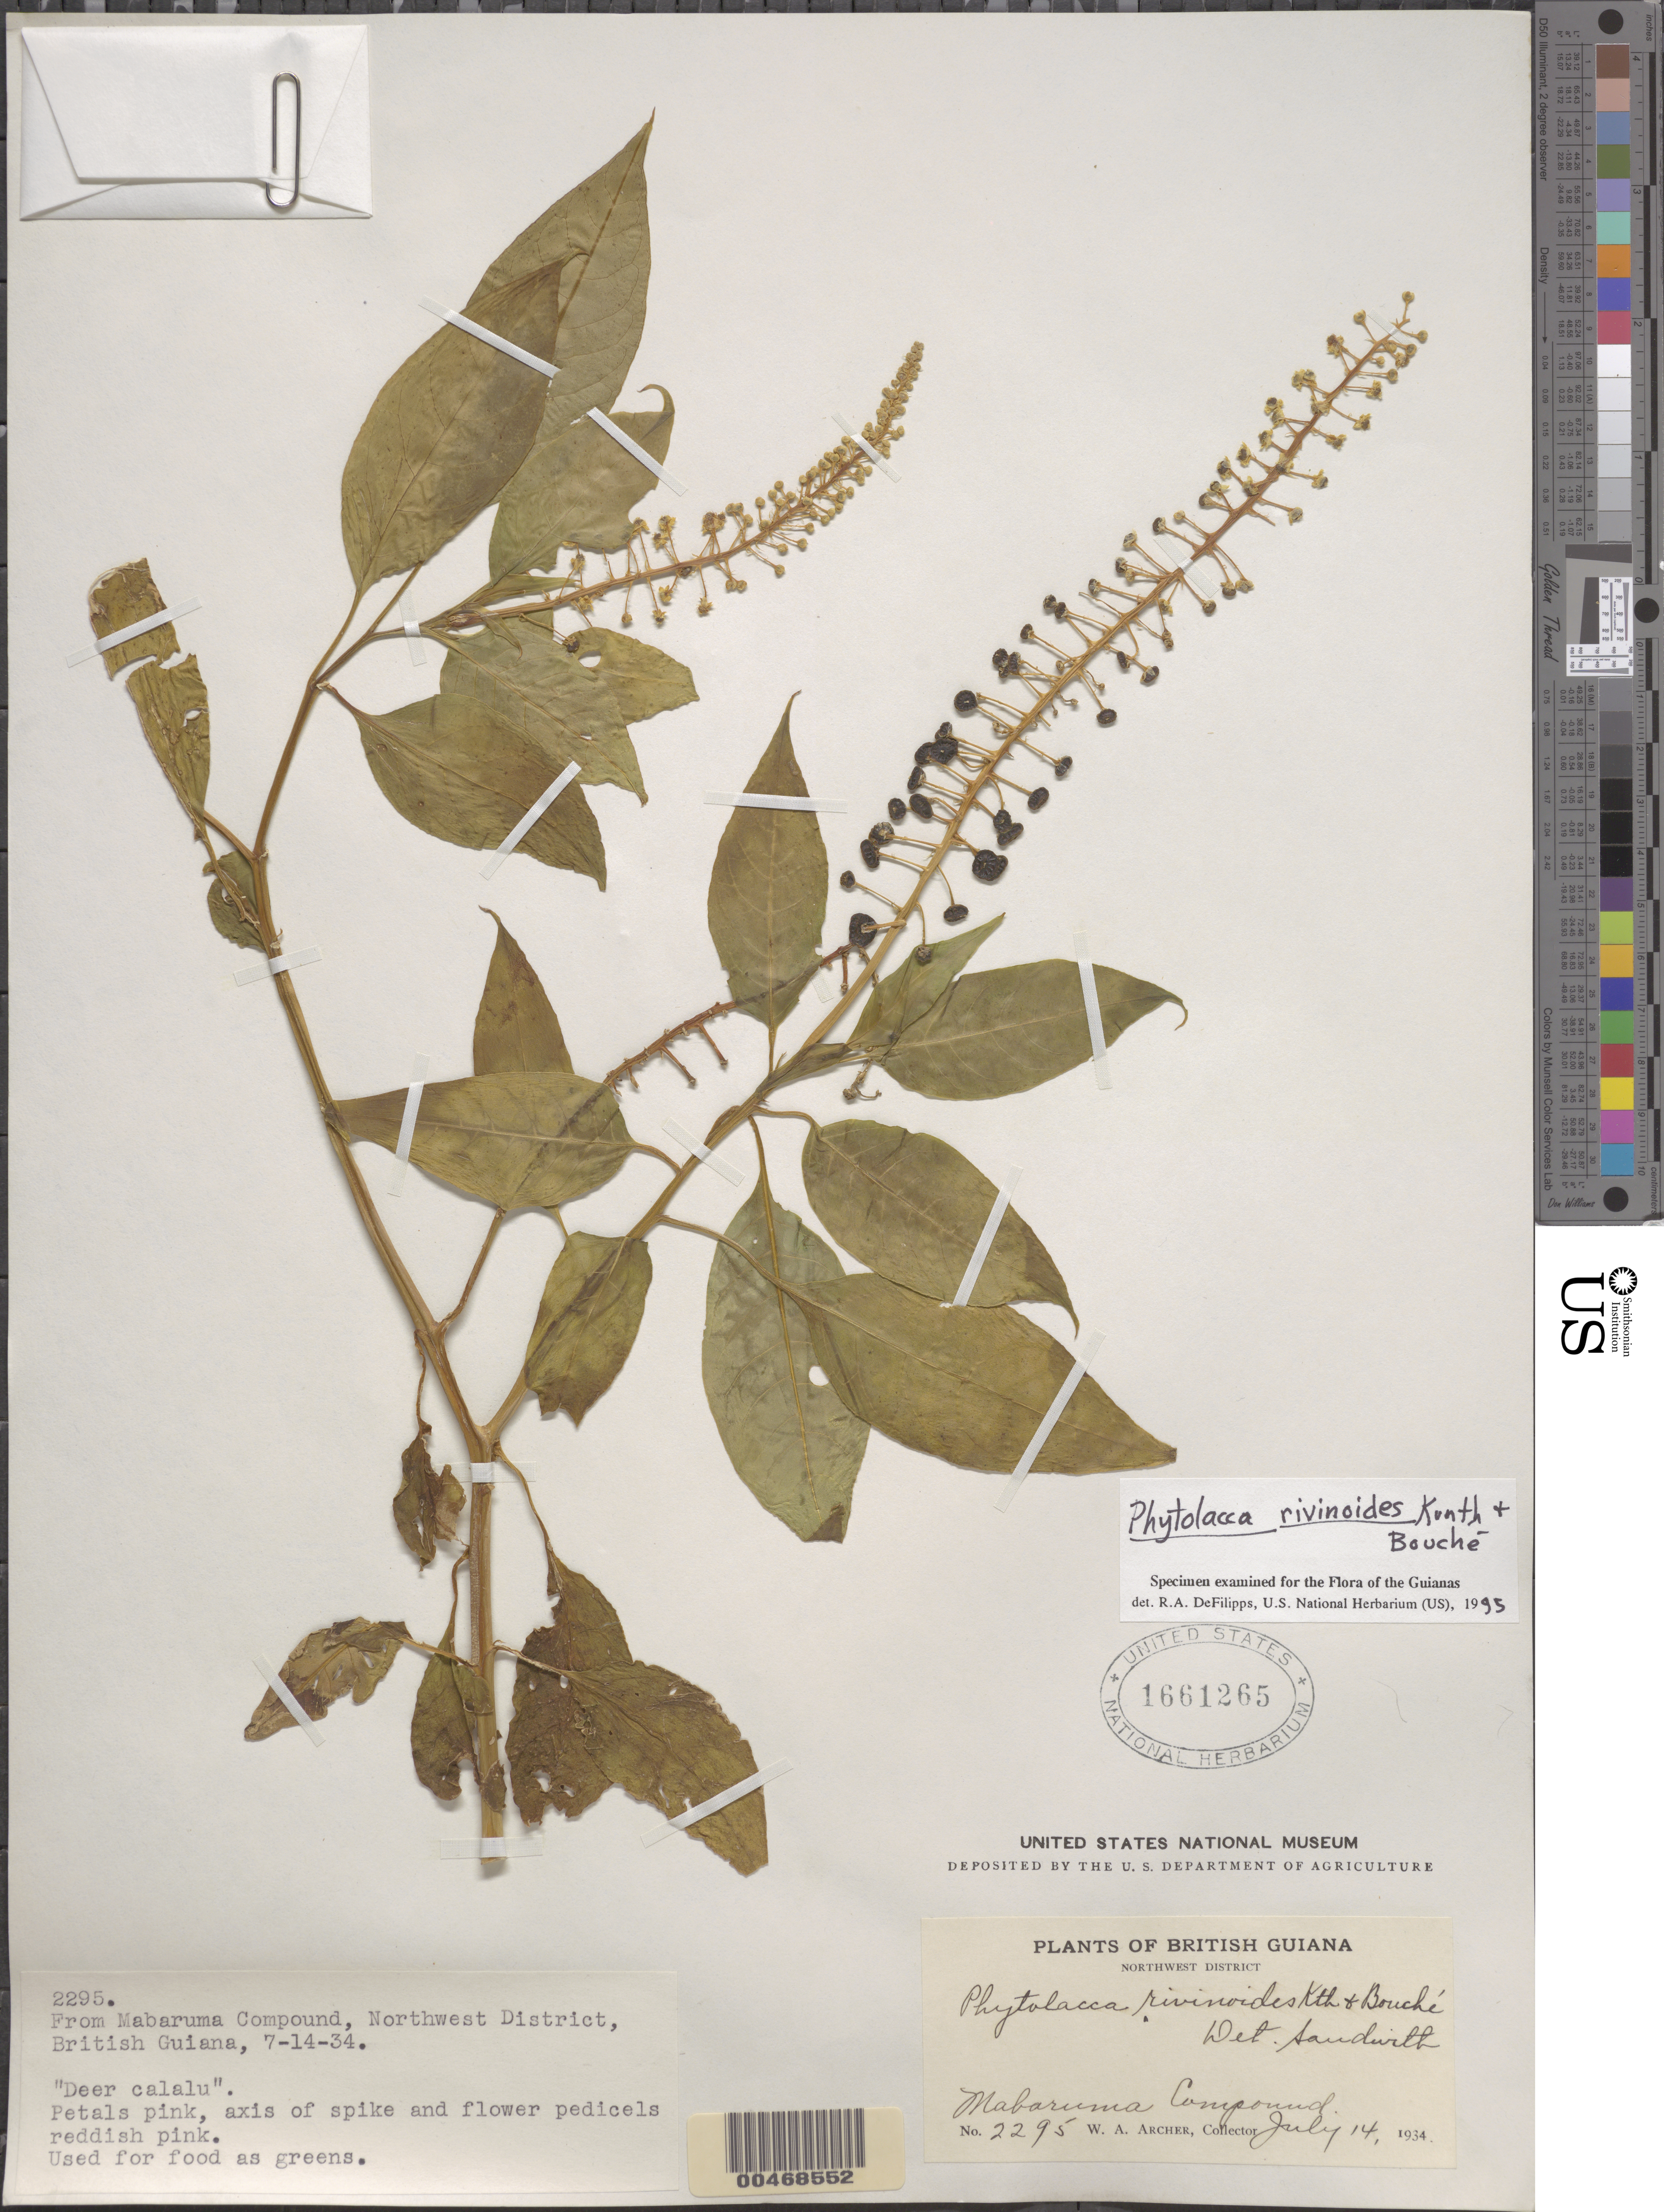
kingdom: Plantae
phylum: Tracheophyta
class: Magnoliopsida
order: Caryophyllales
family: Phytolaccaceae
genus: Phytolacca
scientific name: Phytolacca rivinoides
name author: Kunth & C.D. Bouché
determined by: DeFilipps, R. A.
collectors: W. A. Archer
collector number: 2295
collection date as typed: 14 Jul 1934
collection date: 1934-07-14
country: Guyana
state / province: Barima-Waini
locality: Mabaruma (District?), Mabaruma Compound, near left bank of Aruka R. [In former North West Region.]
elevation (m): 100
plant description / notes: Common name: Deer calalu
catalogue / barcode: US 1661265